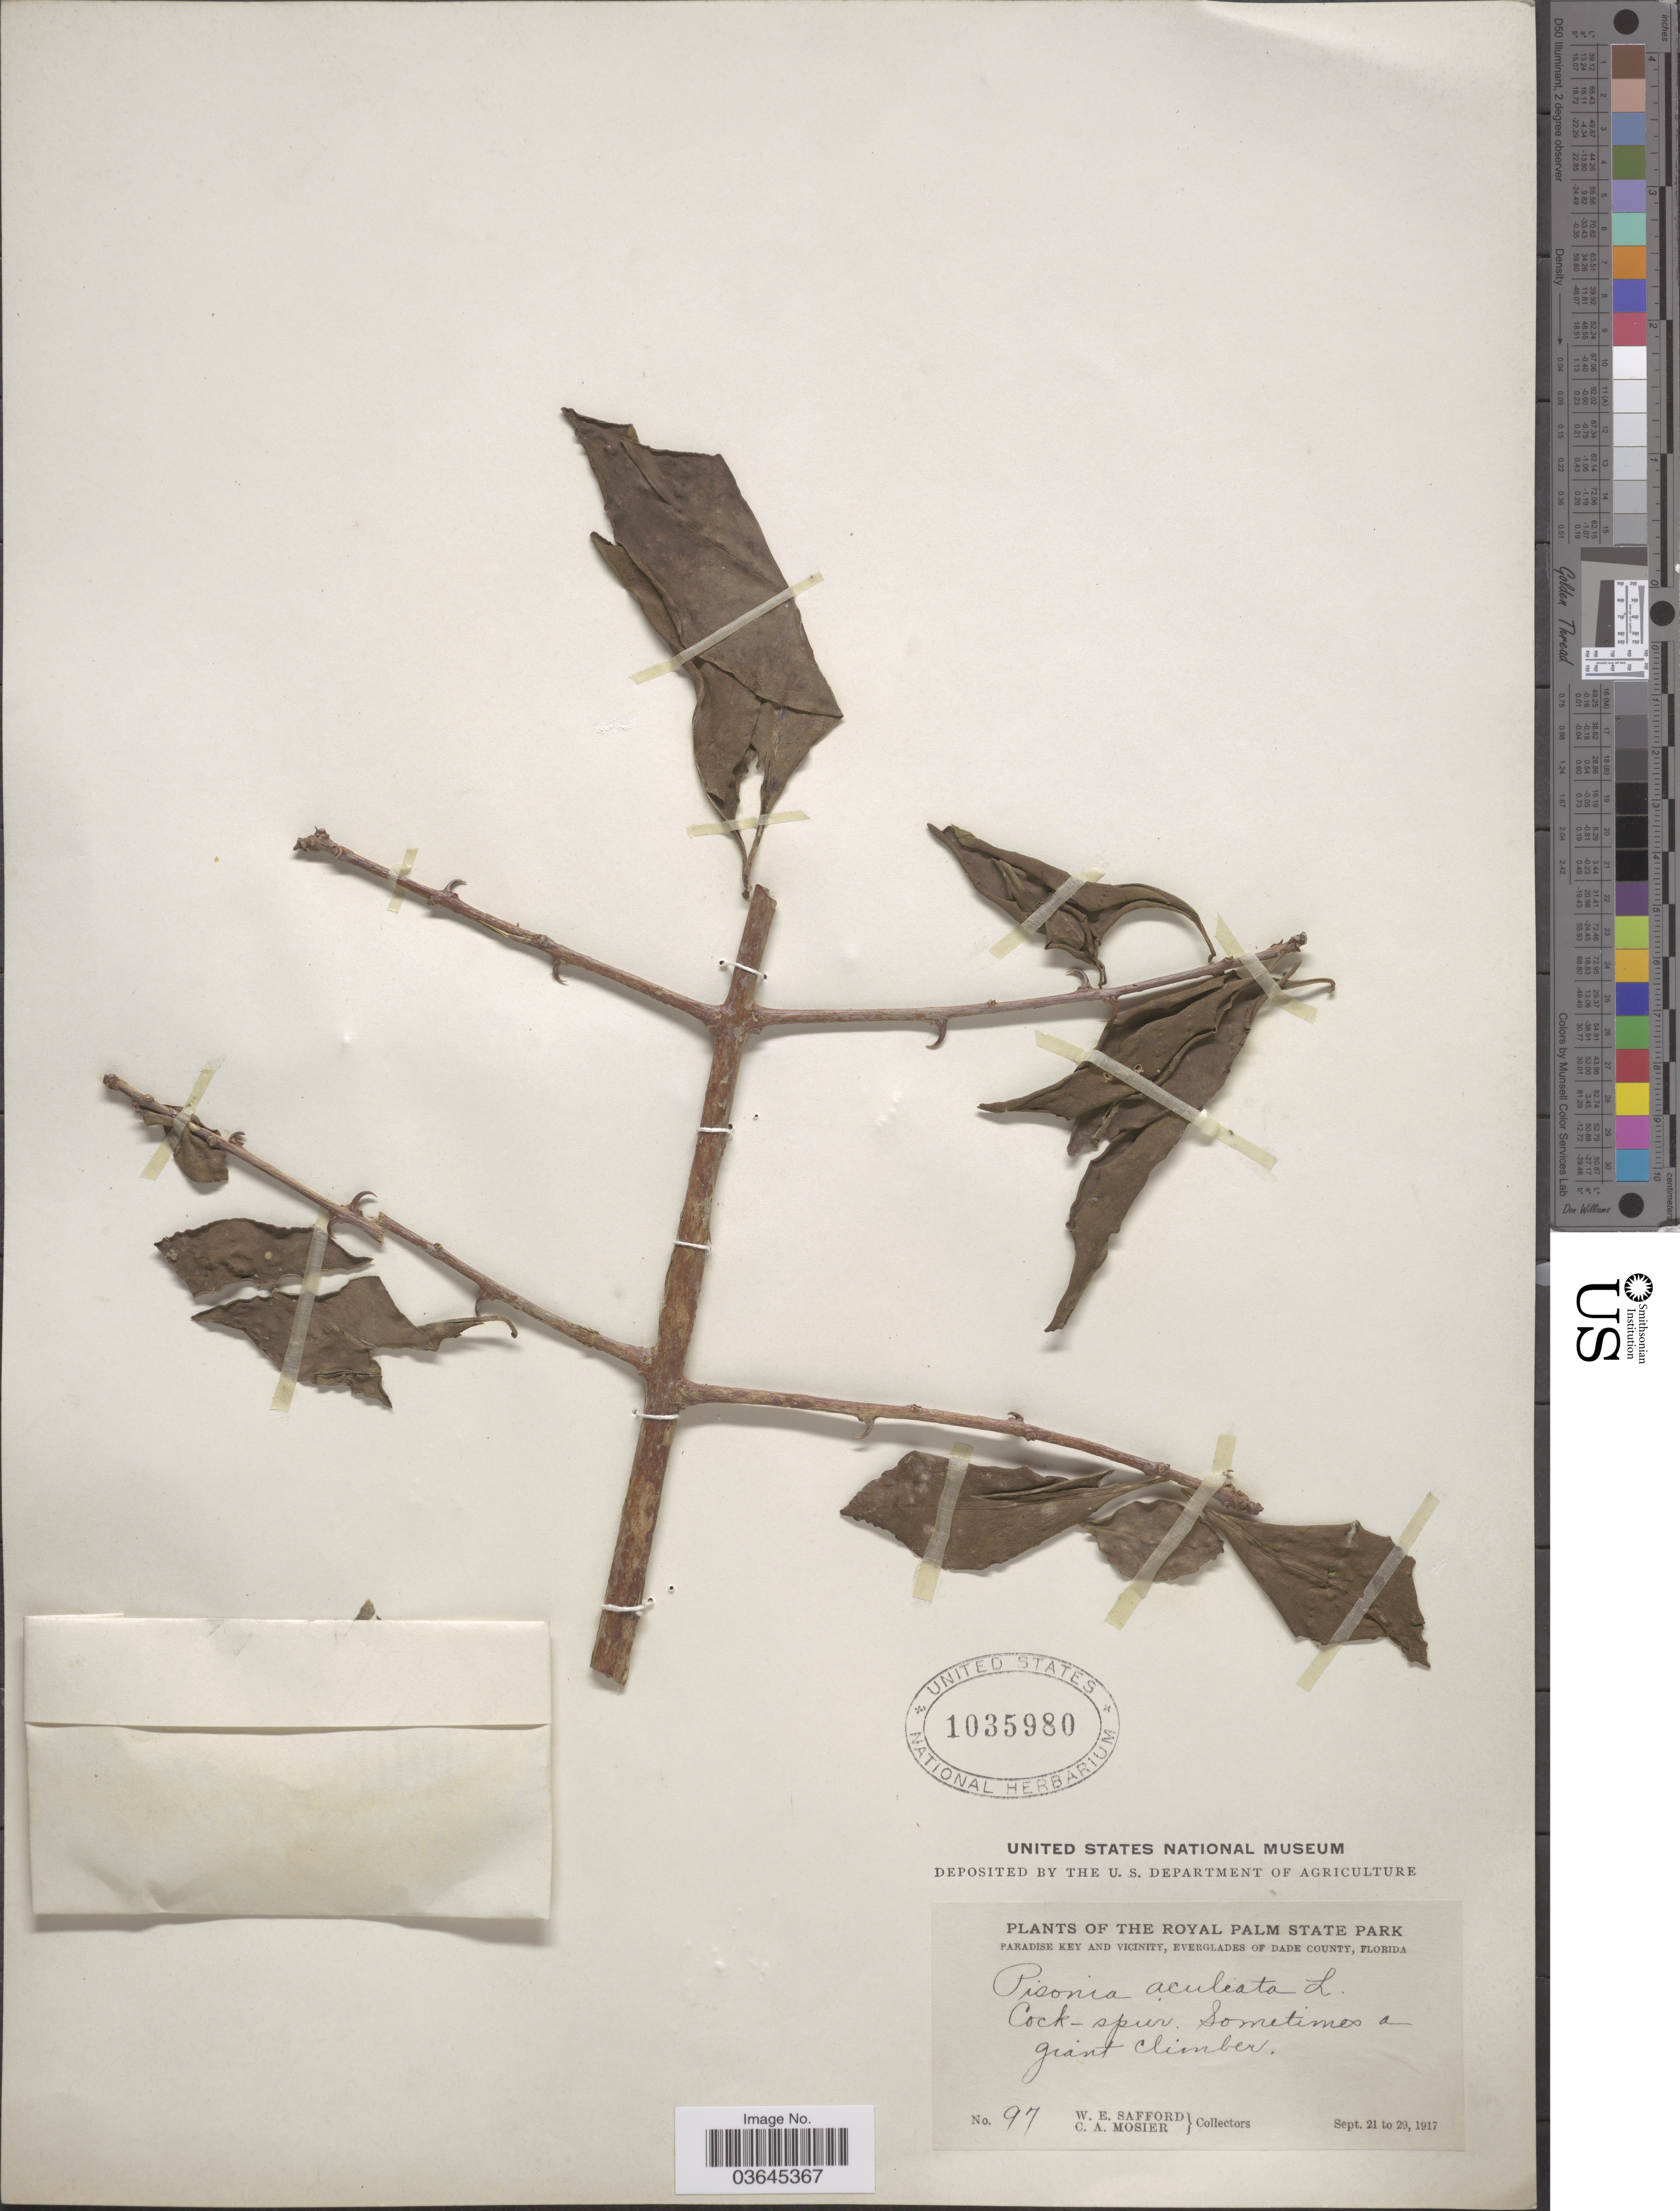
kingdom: Plantae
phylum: Tracheophyta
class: Magnoliopsida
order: Caryophyllales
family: Nyctaginaceae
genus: Pisonia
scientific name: Pisonia aculeata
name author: L.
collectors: W. E. Safford & C. A. Mosier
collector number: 97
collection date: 1917-09-21/1917-09-29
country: United States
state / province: Florida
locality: The Royal Palm State Park. Paradise Key and vicinity, Everglades of Dade County.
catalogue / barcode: US 1035980